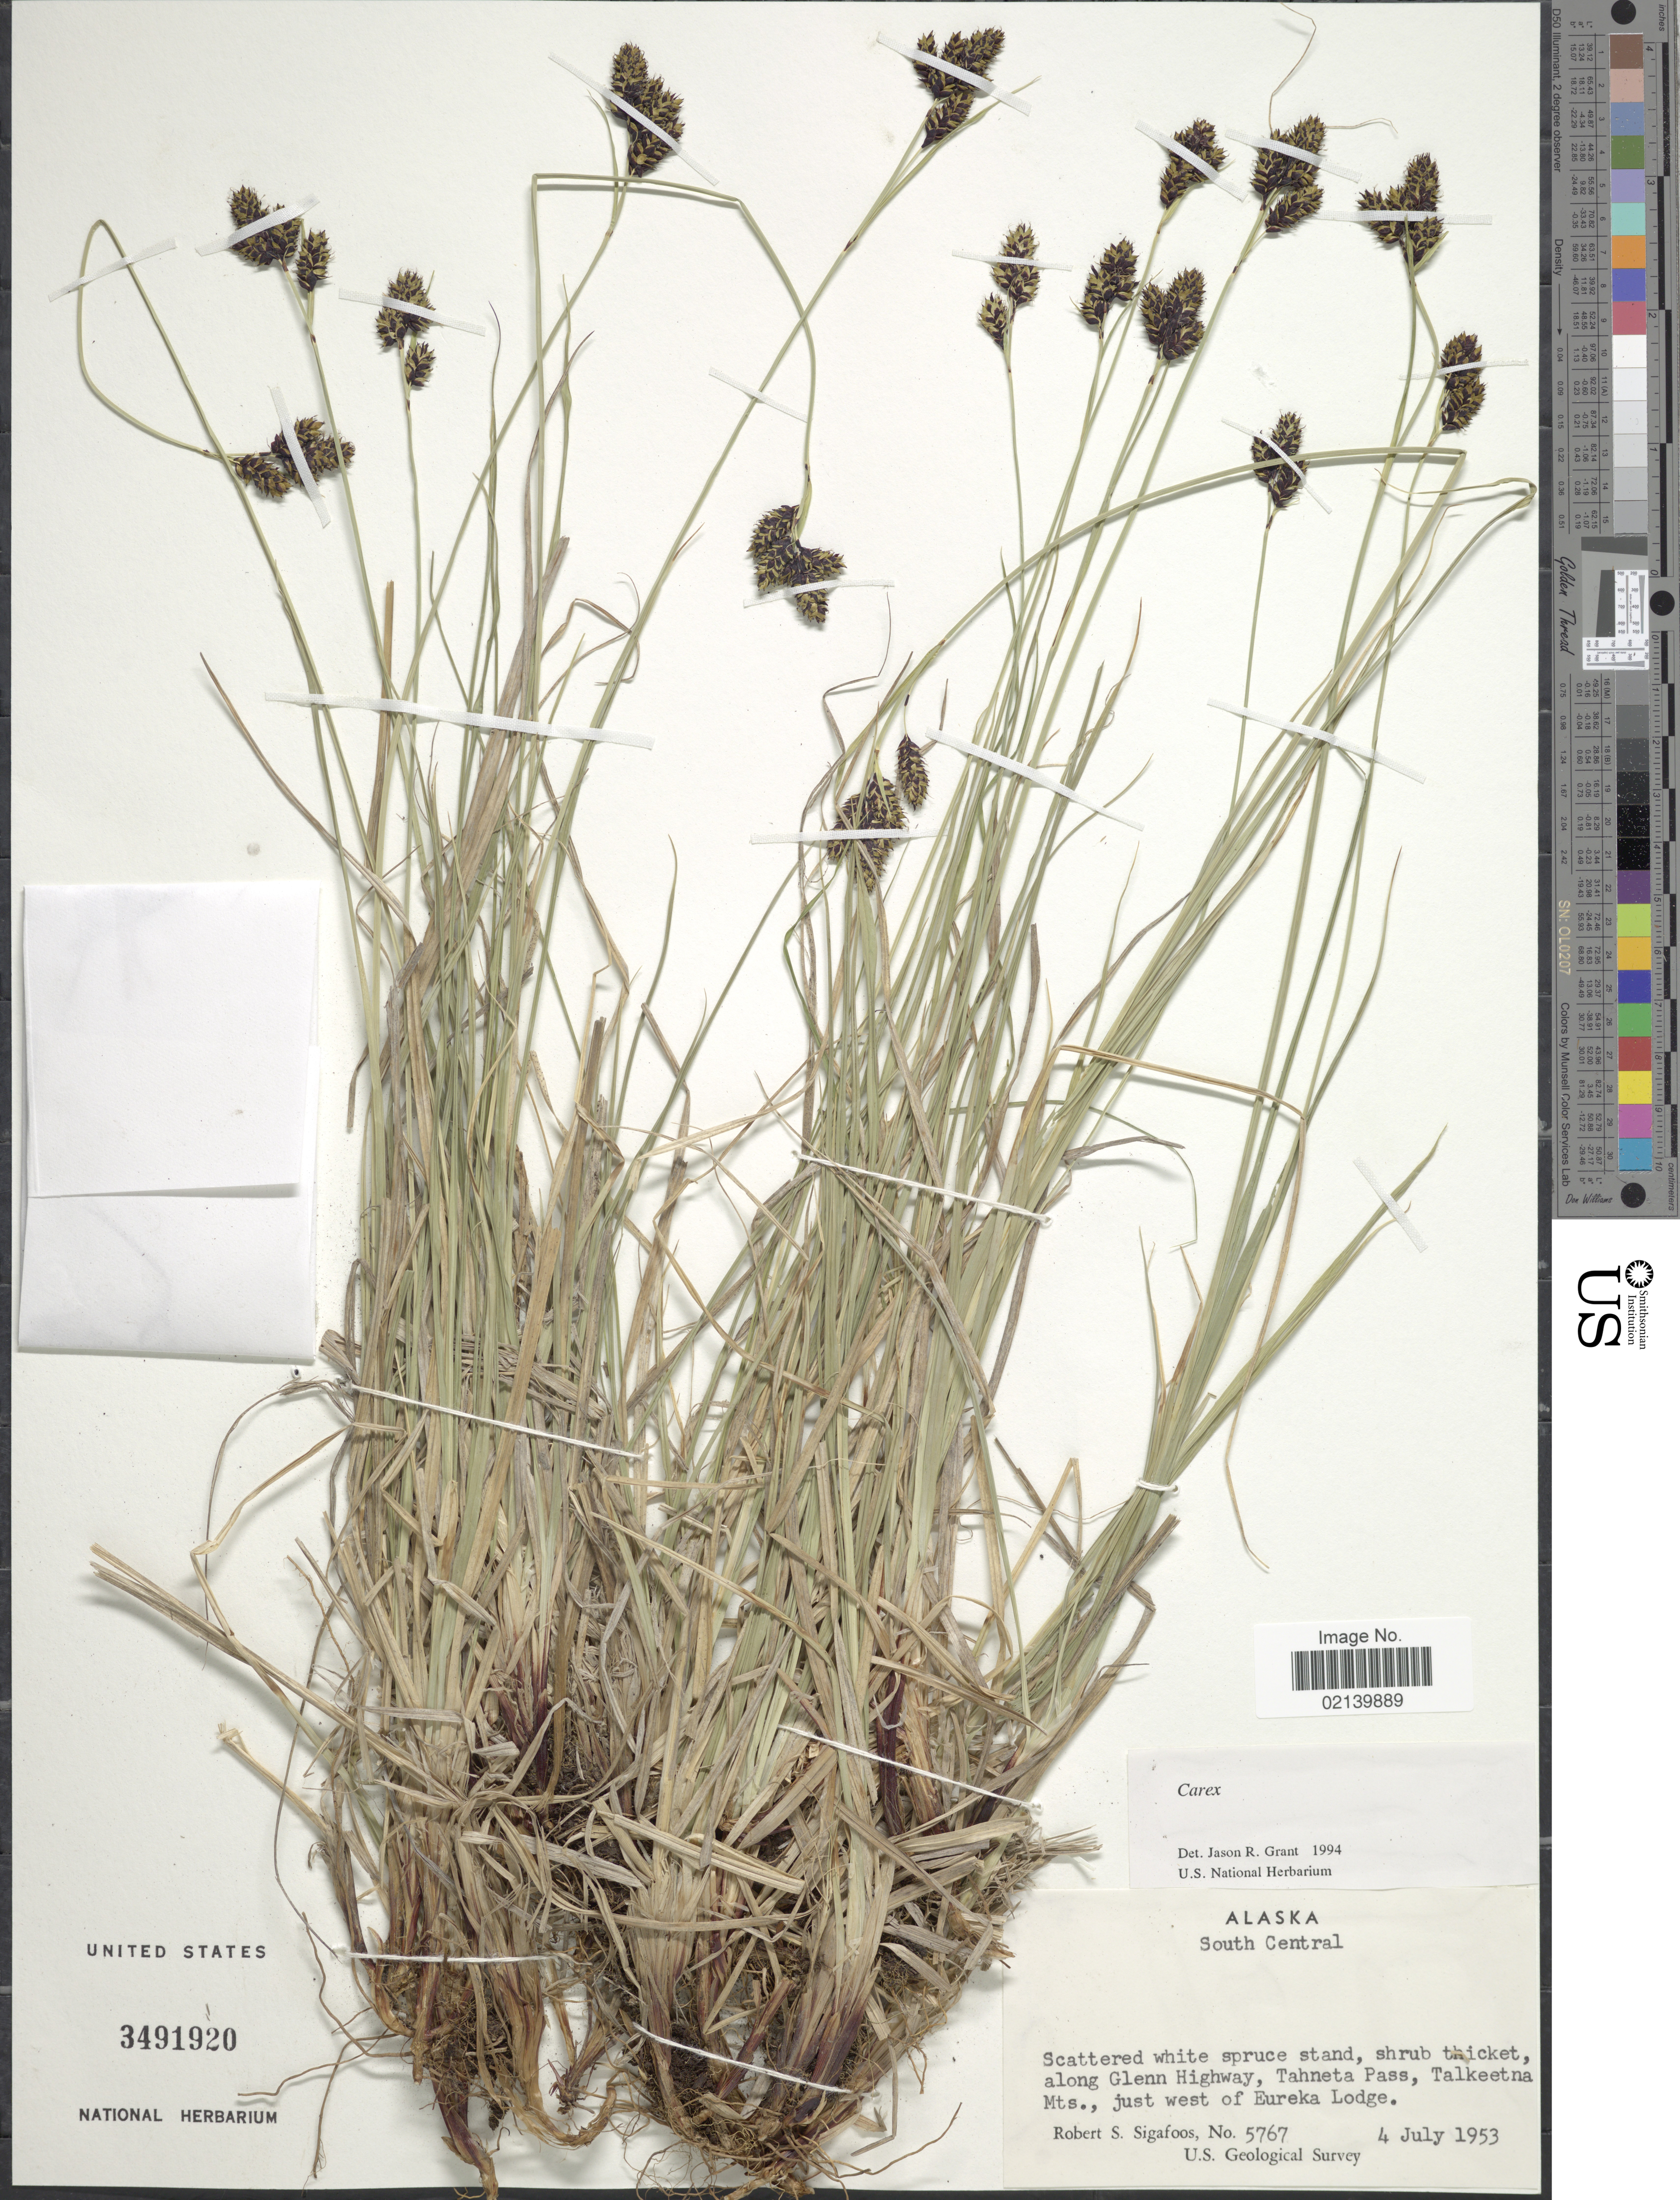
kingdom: Plantae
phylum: Tracheophyta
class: Liliopsida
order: Poales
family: Cyperaceae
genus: Carex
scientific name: Carex sp.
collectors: R. Sigafoos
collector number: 5767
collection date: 1953-07-04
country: United States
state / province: Alaska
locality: Alaska South Central, shrub thicket along Glenn Highway, Tahneta Pass, Talkeetna Mts., just west of Eureka Lodge.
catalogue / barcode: US 3491920